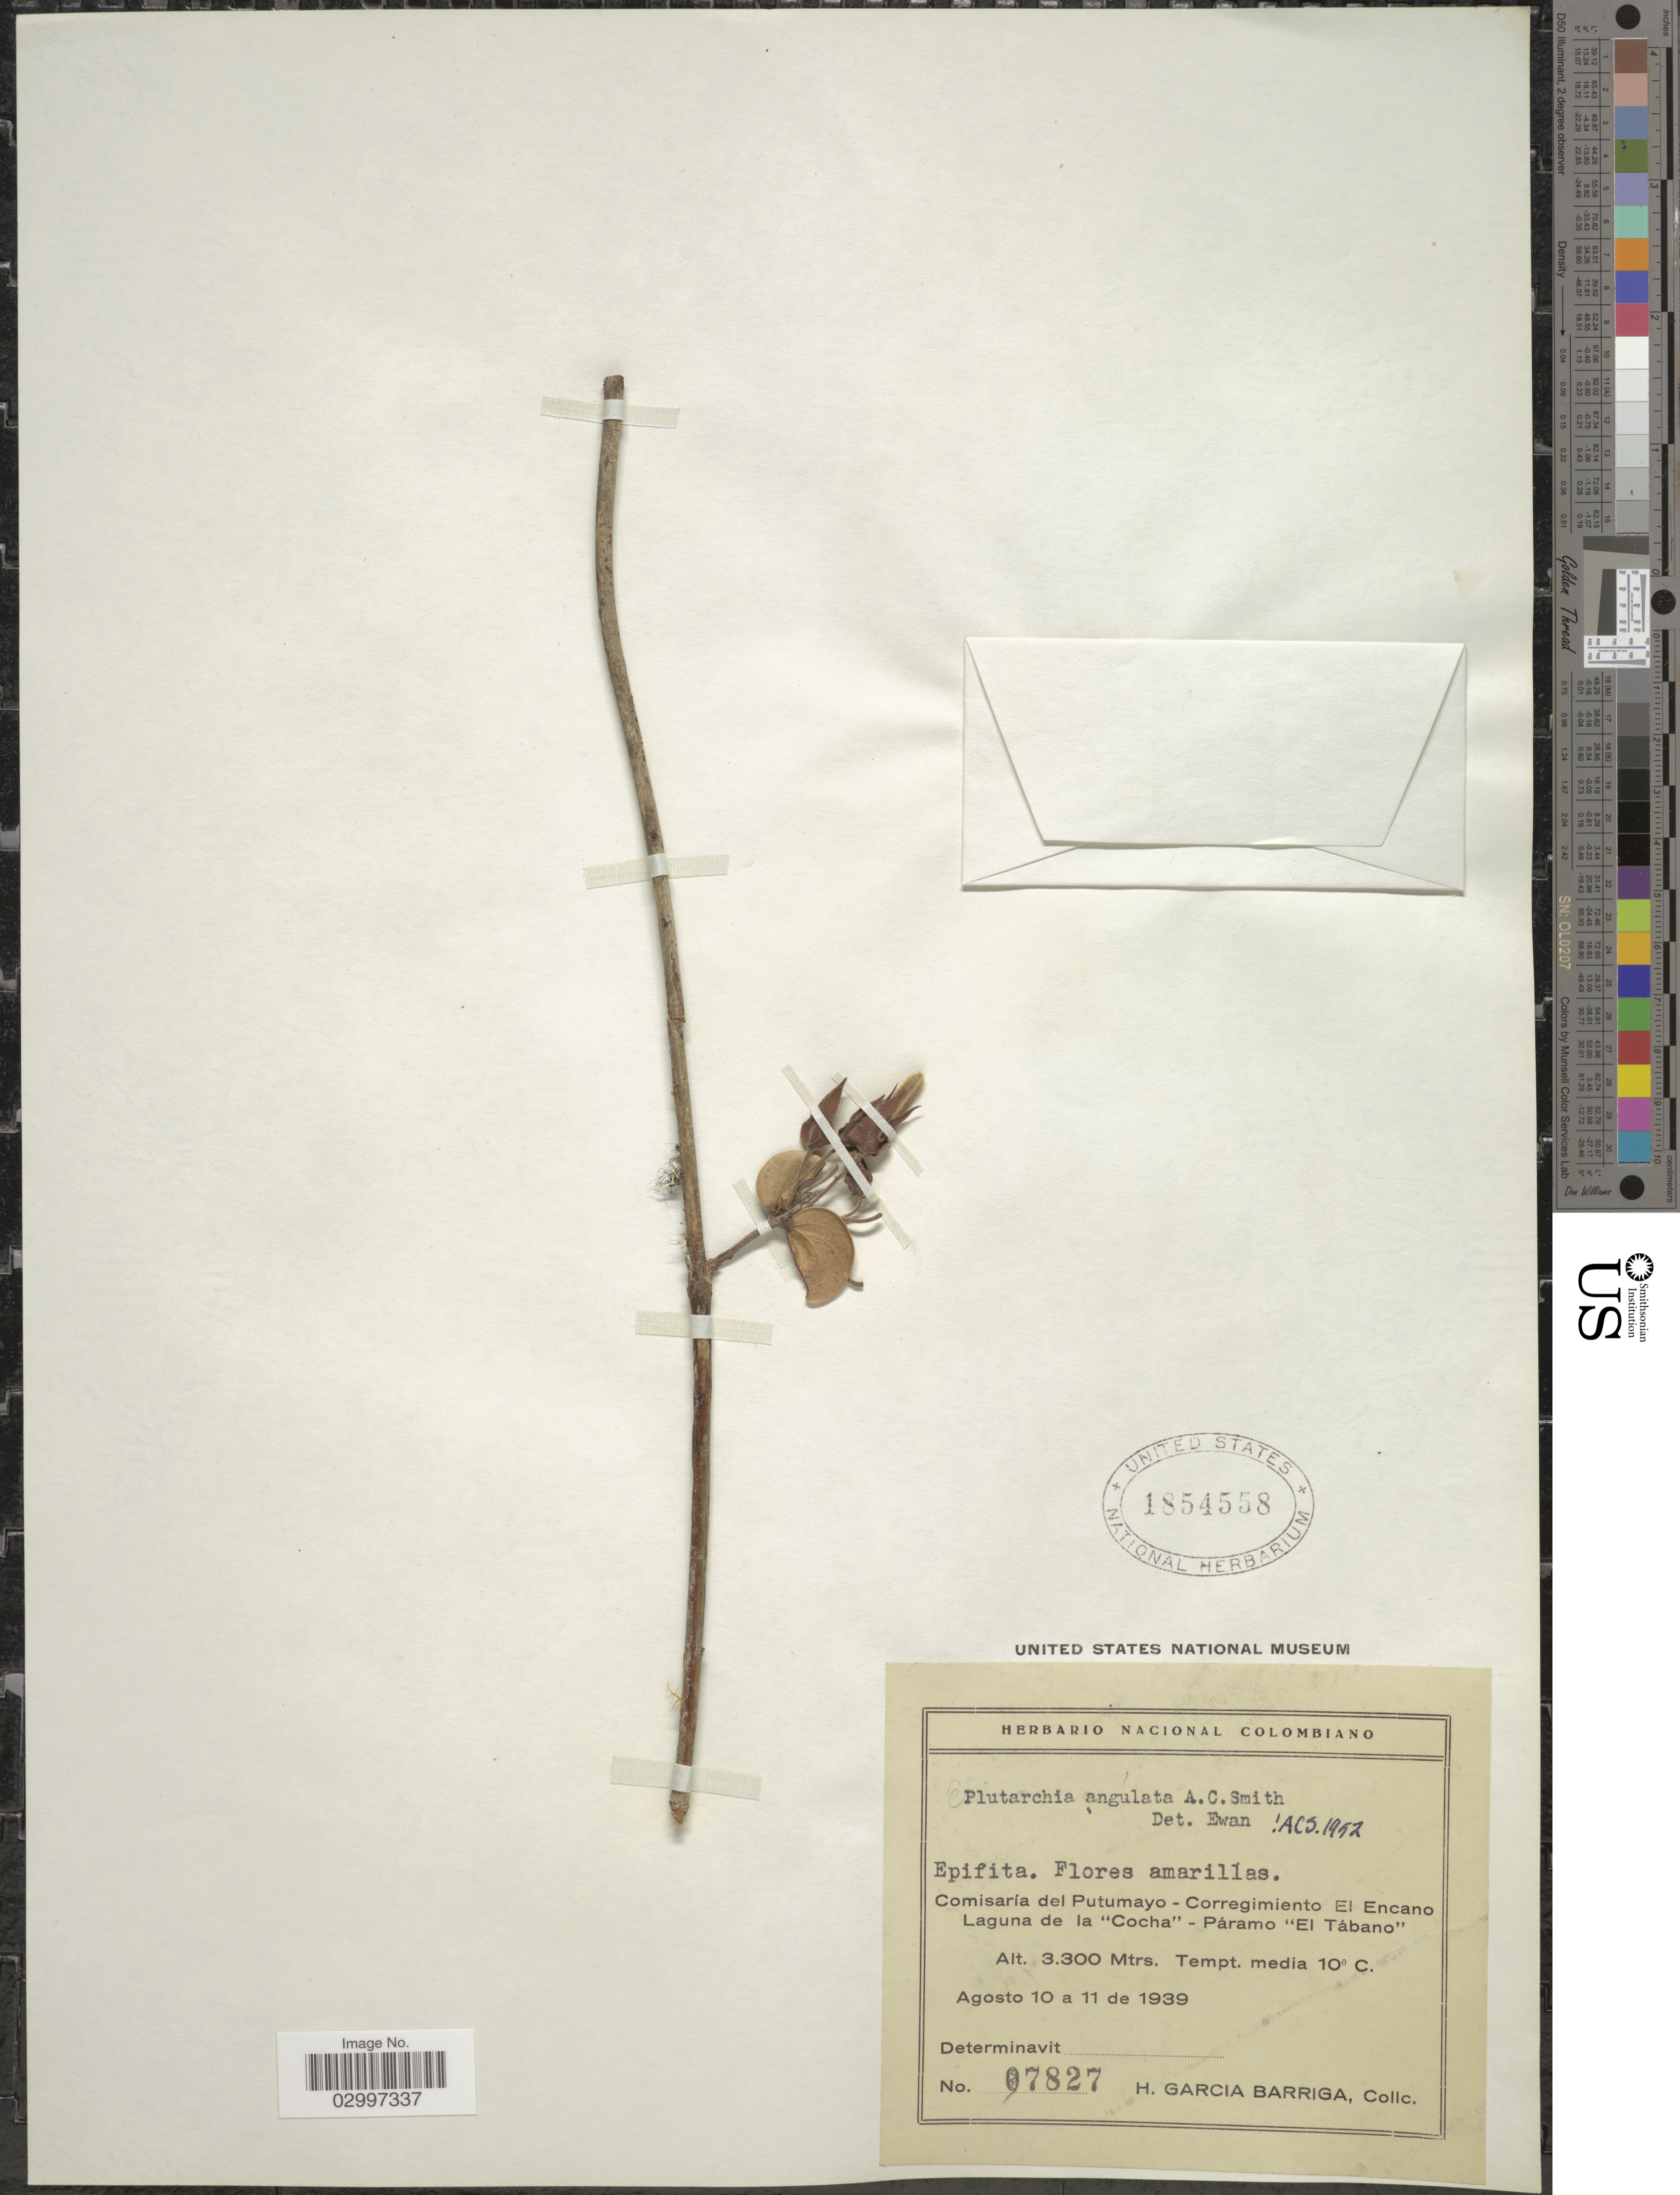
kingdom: Plantae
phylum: Tracheophyta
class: Magnoliopsida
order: Ericales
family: Ericaceae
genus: Plutarchia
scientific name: Plutarchia angulata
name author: A.C. Sm.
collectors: H. García Barriga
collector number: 7827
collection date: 1939-08-10/1939-08-11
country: Colombia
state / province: Putumayo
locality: Comisaría del Putumayo-Corregimiento El Encano, Laguna de la "Cocha"-Páramo "El Tábano".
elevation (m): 3300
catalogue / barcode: US 1854558